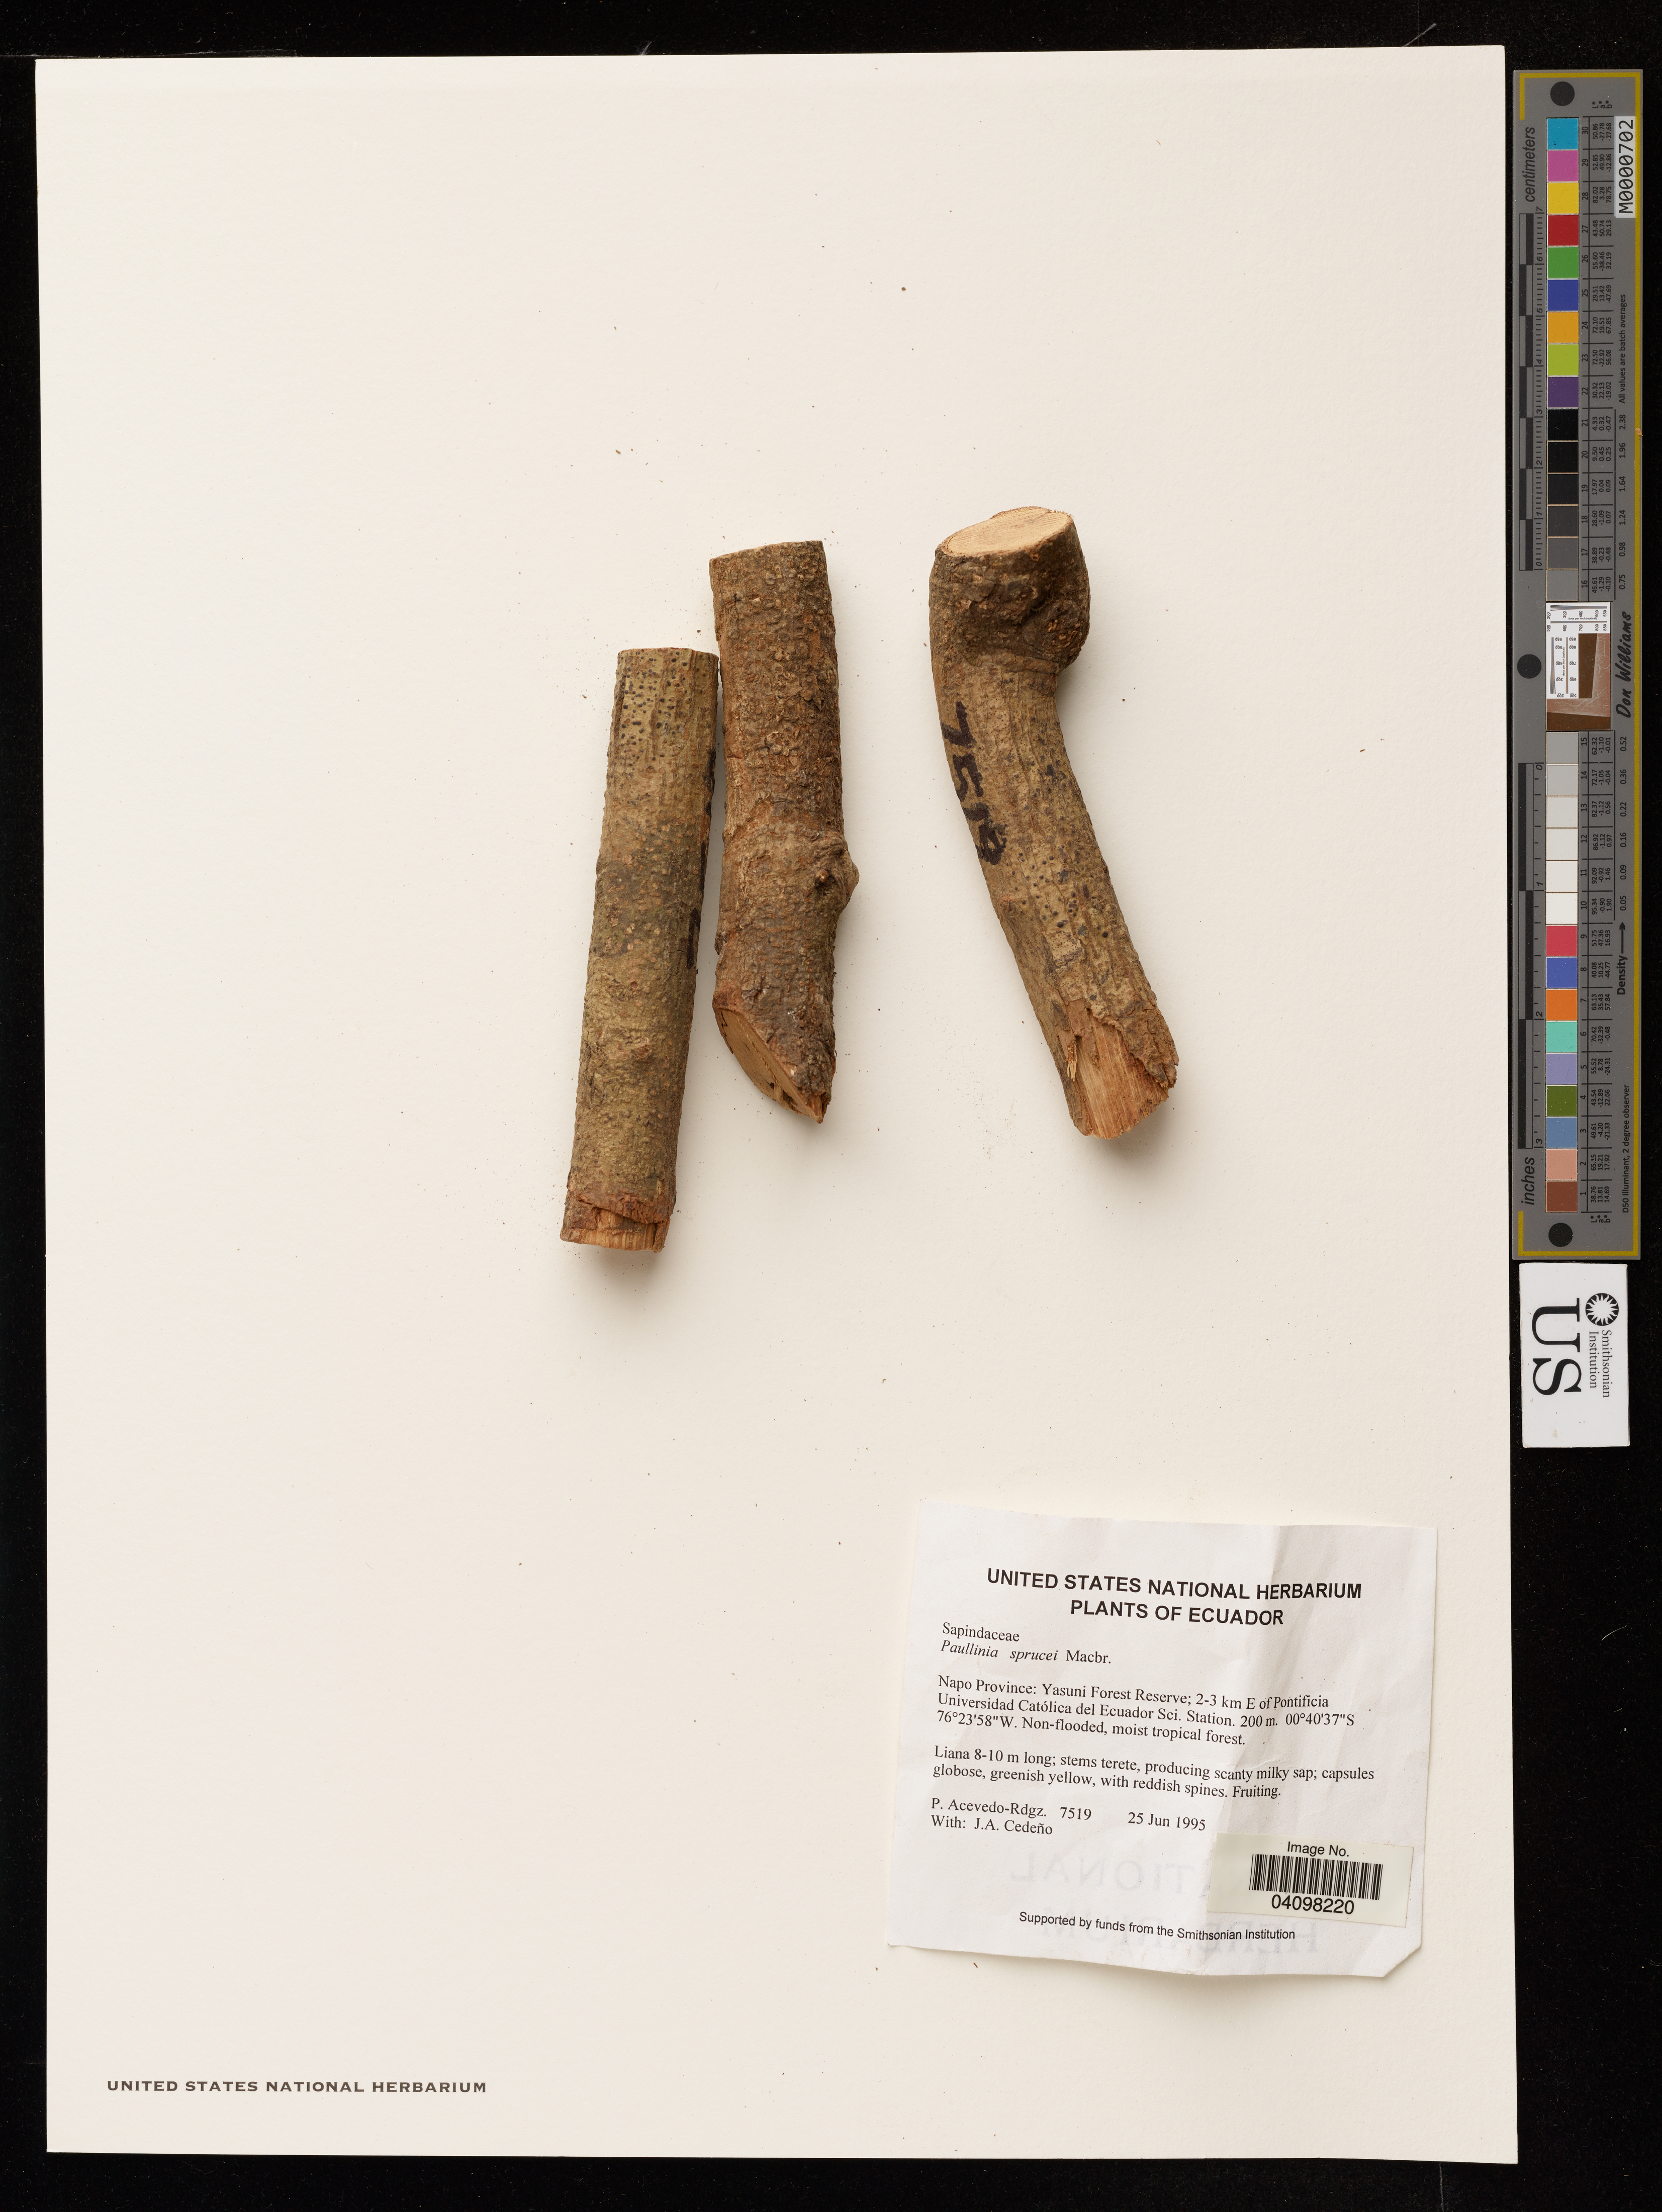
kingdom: Plantae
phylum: Tracheophyta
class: Magnoliopsida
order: Sapindales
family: Sapindaceae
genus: Paullinia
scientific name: Paullinia sprucei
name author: J.F. Macbr.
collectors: P. Acevedo-Rodr. & J. A. Cedeno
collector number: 7519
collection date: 1995-06-25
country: Ecuador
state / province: Napo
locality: Yasuni Forest Reserve; 2-3 km E of Pontificia Universidad Católica del Ecuador Sci. Station.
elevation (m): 200